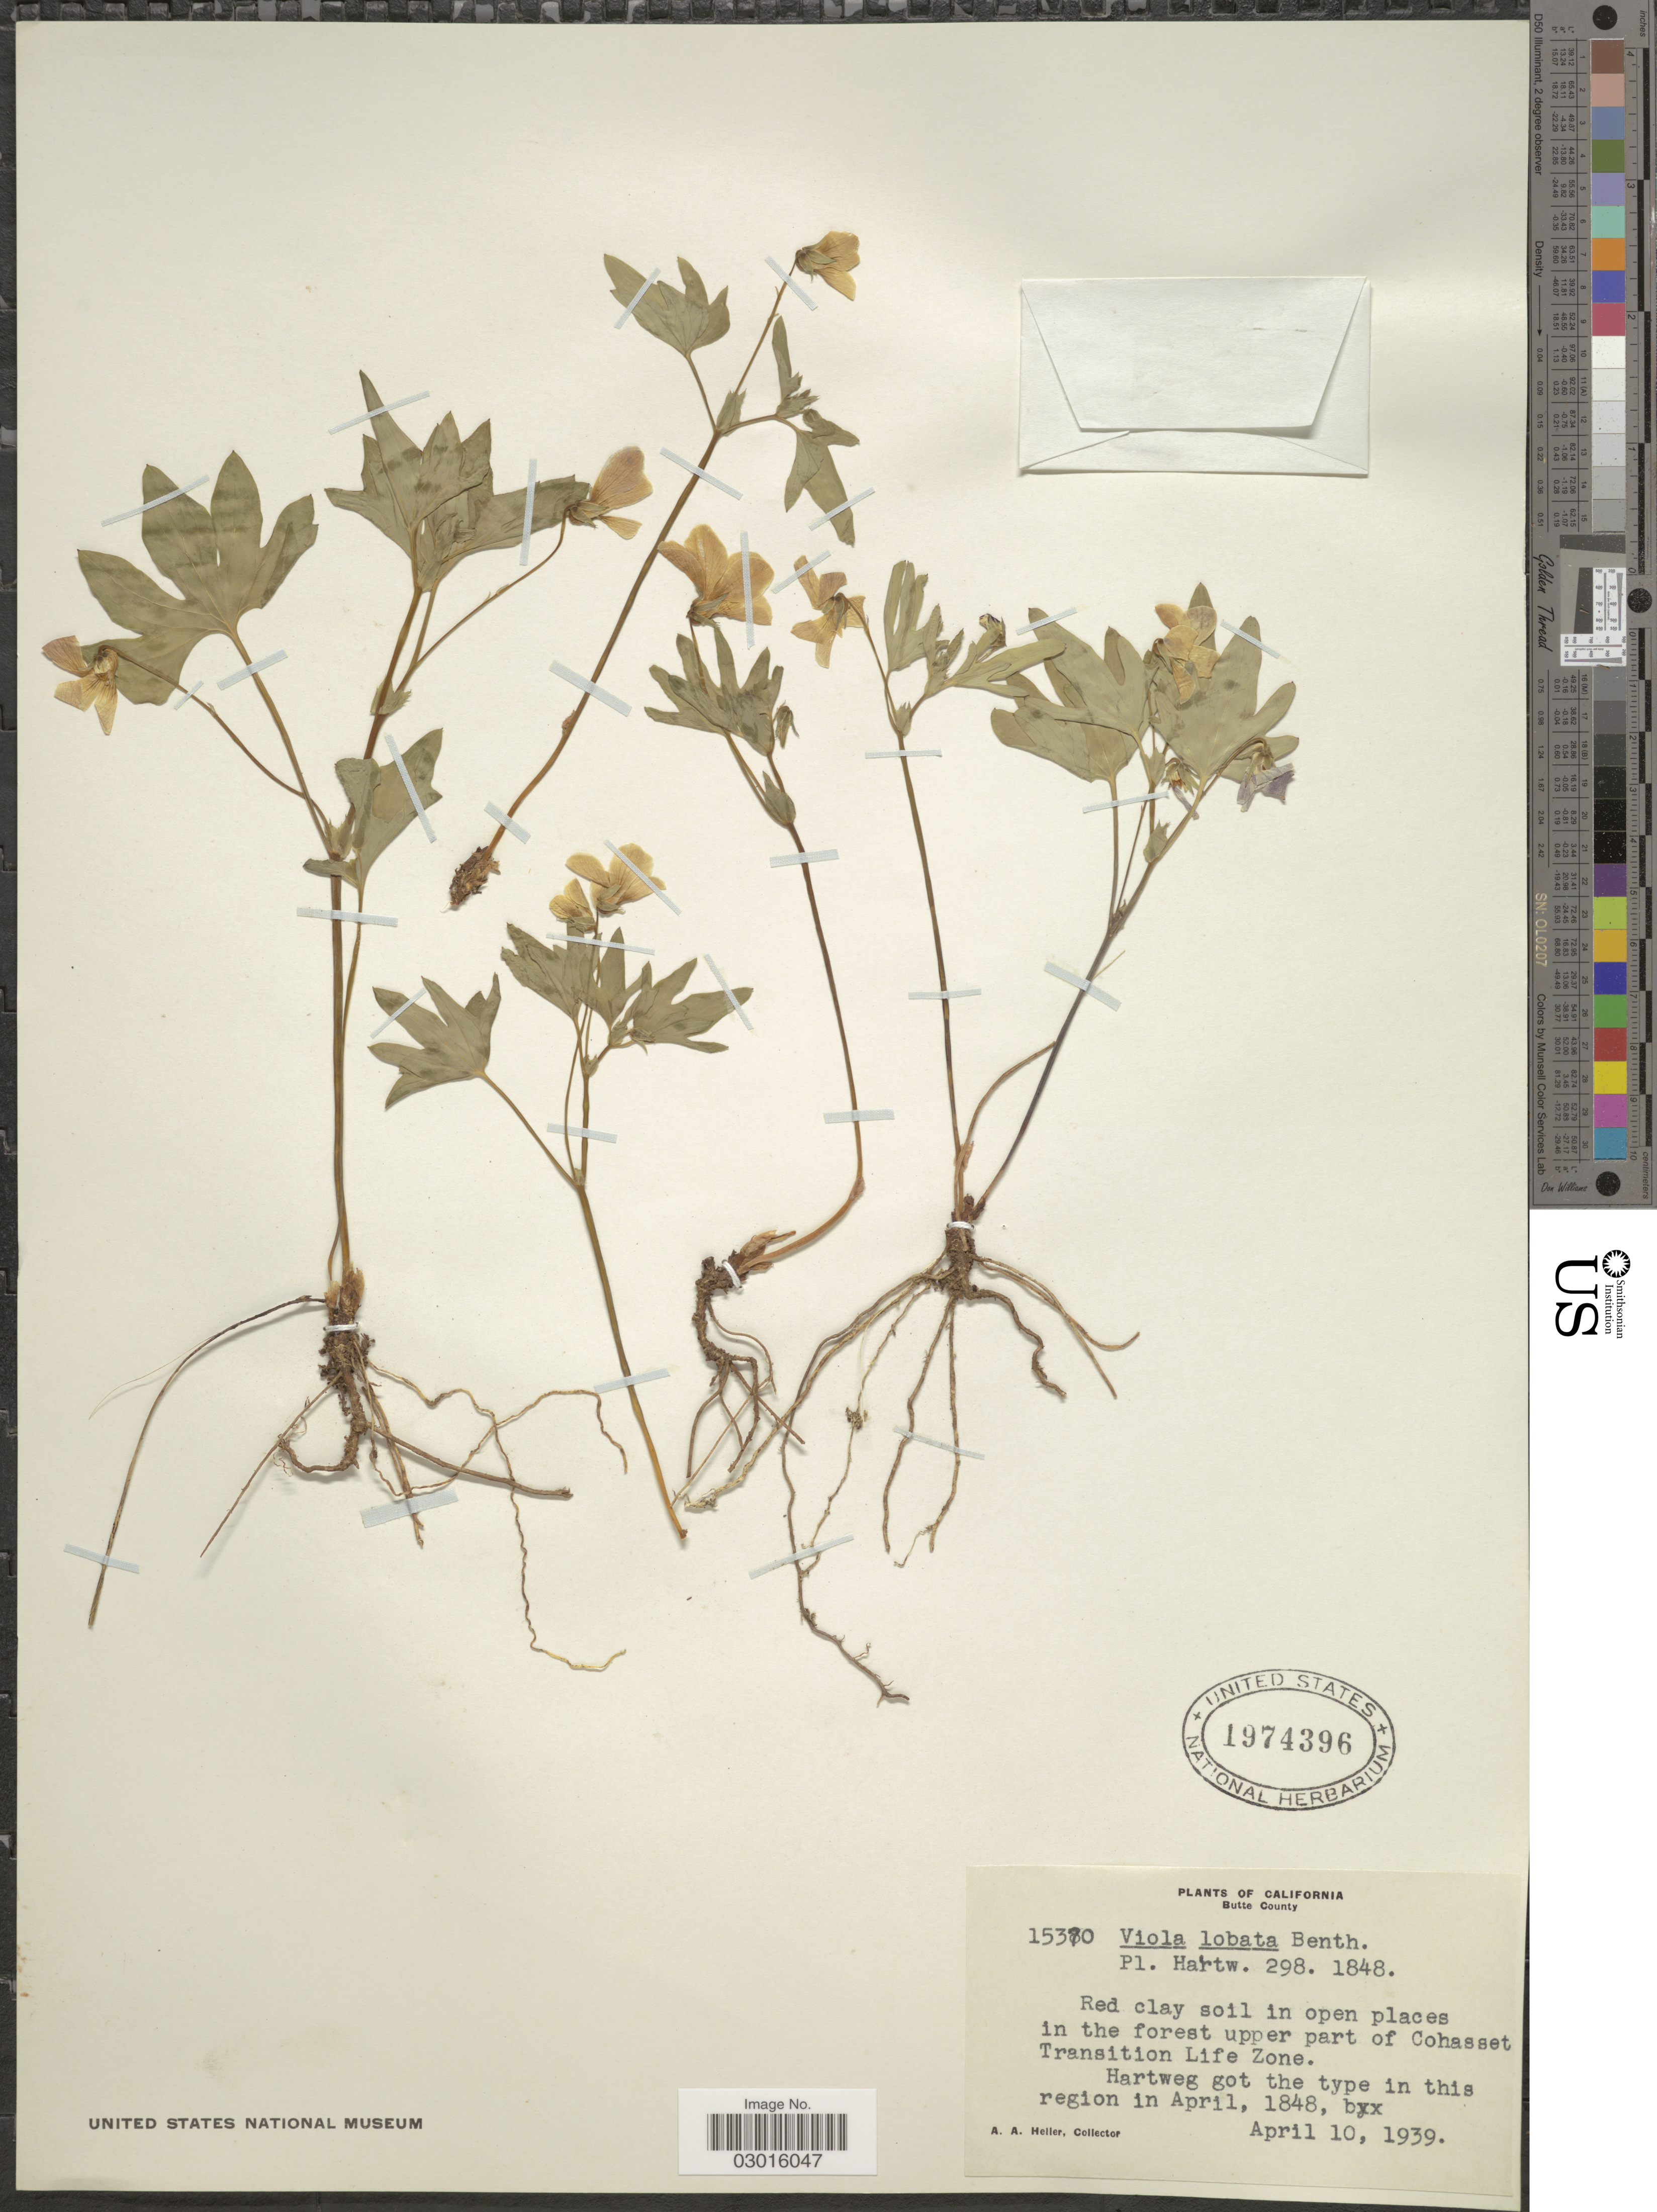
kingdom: Plantae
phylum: Tracheophyta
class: Magnoliopsida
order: Malpighiales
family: Violaceae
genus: Viola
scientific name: Viola lobata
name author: Benth.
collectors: A. A. Heller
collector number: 15370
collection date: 1939-04-10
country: United States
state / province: California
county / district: Butte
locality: Butte County, Red clay soil in open places in the forest upper part of Cohasset Transition Life Zone.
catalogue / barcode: US 1974396